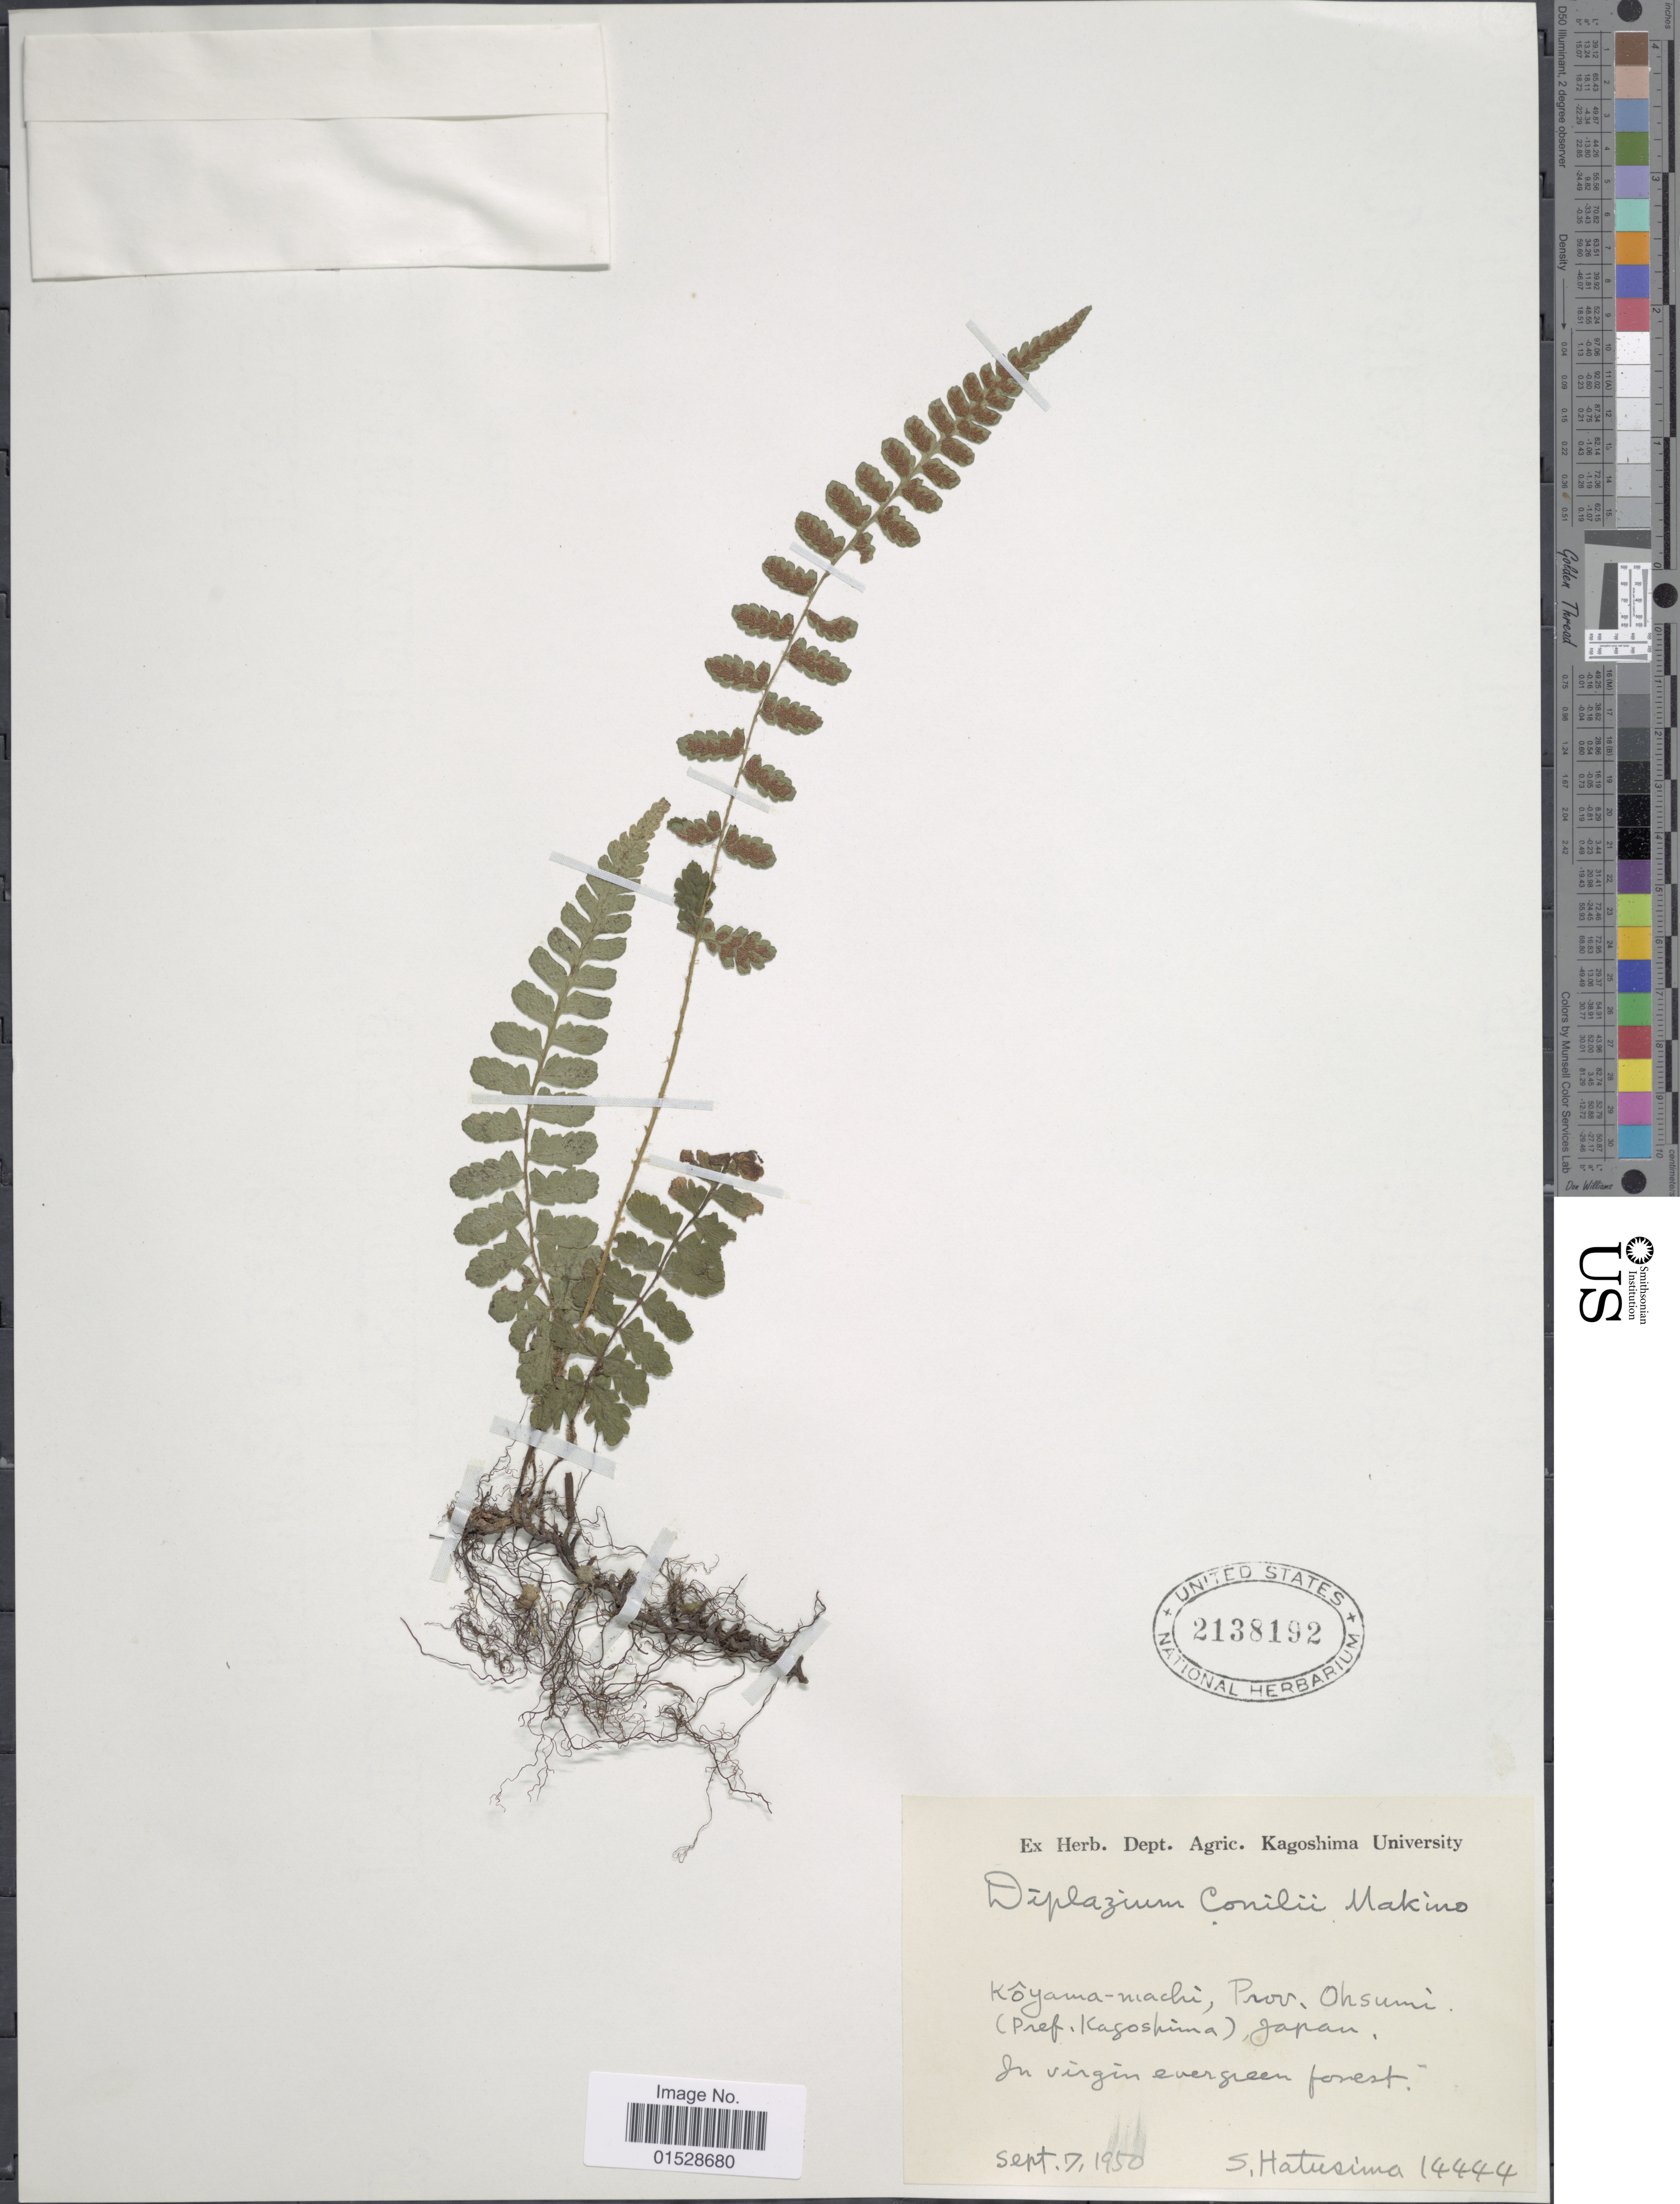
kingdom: Plantae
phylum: Tracheophyta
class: Polypodiopsida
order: Polypodiales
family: Athyriaceae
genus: Deparia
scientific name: Deparia conilii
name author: (Franch. & Sav.) M. Kato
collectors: S. Hatusima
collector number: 14444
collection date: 1950-09-07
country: Japan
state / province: Kagosima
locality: Koyama-machi, Prov. Ohsumi, (Pref. Kagoshima), Japan, in virgin evergreen forest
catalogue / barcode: US 2138192